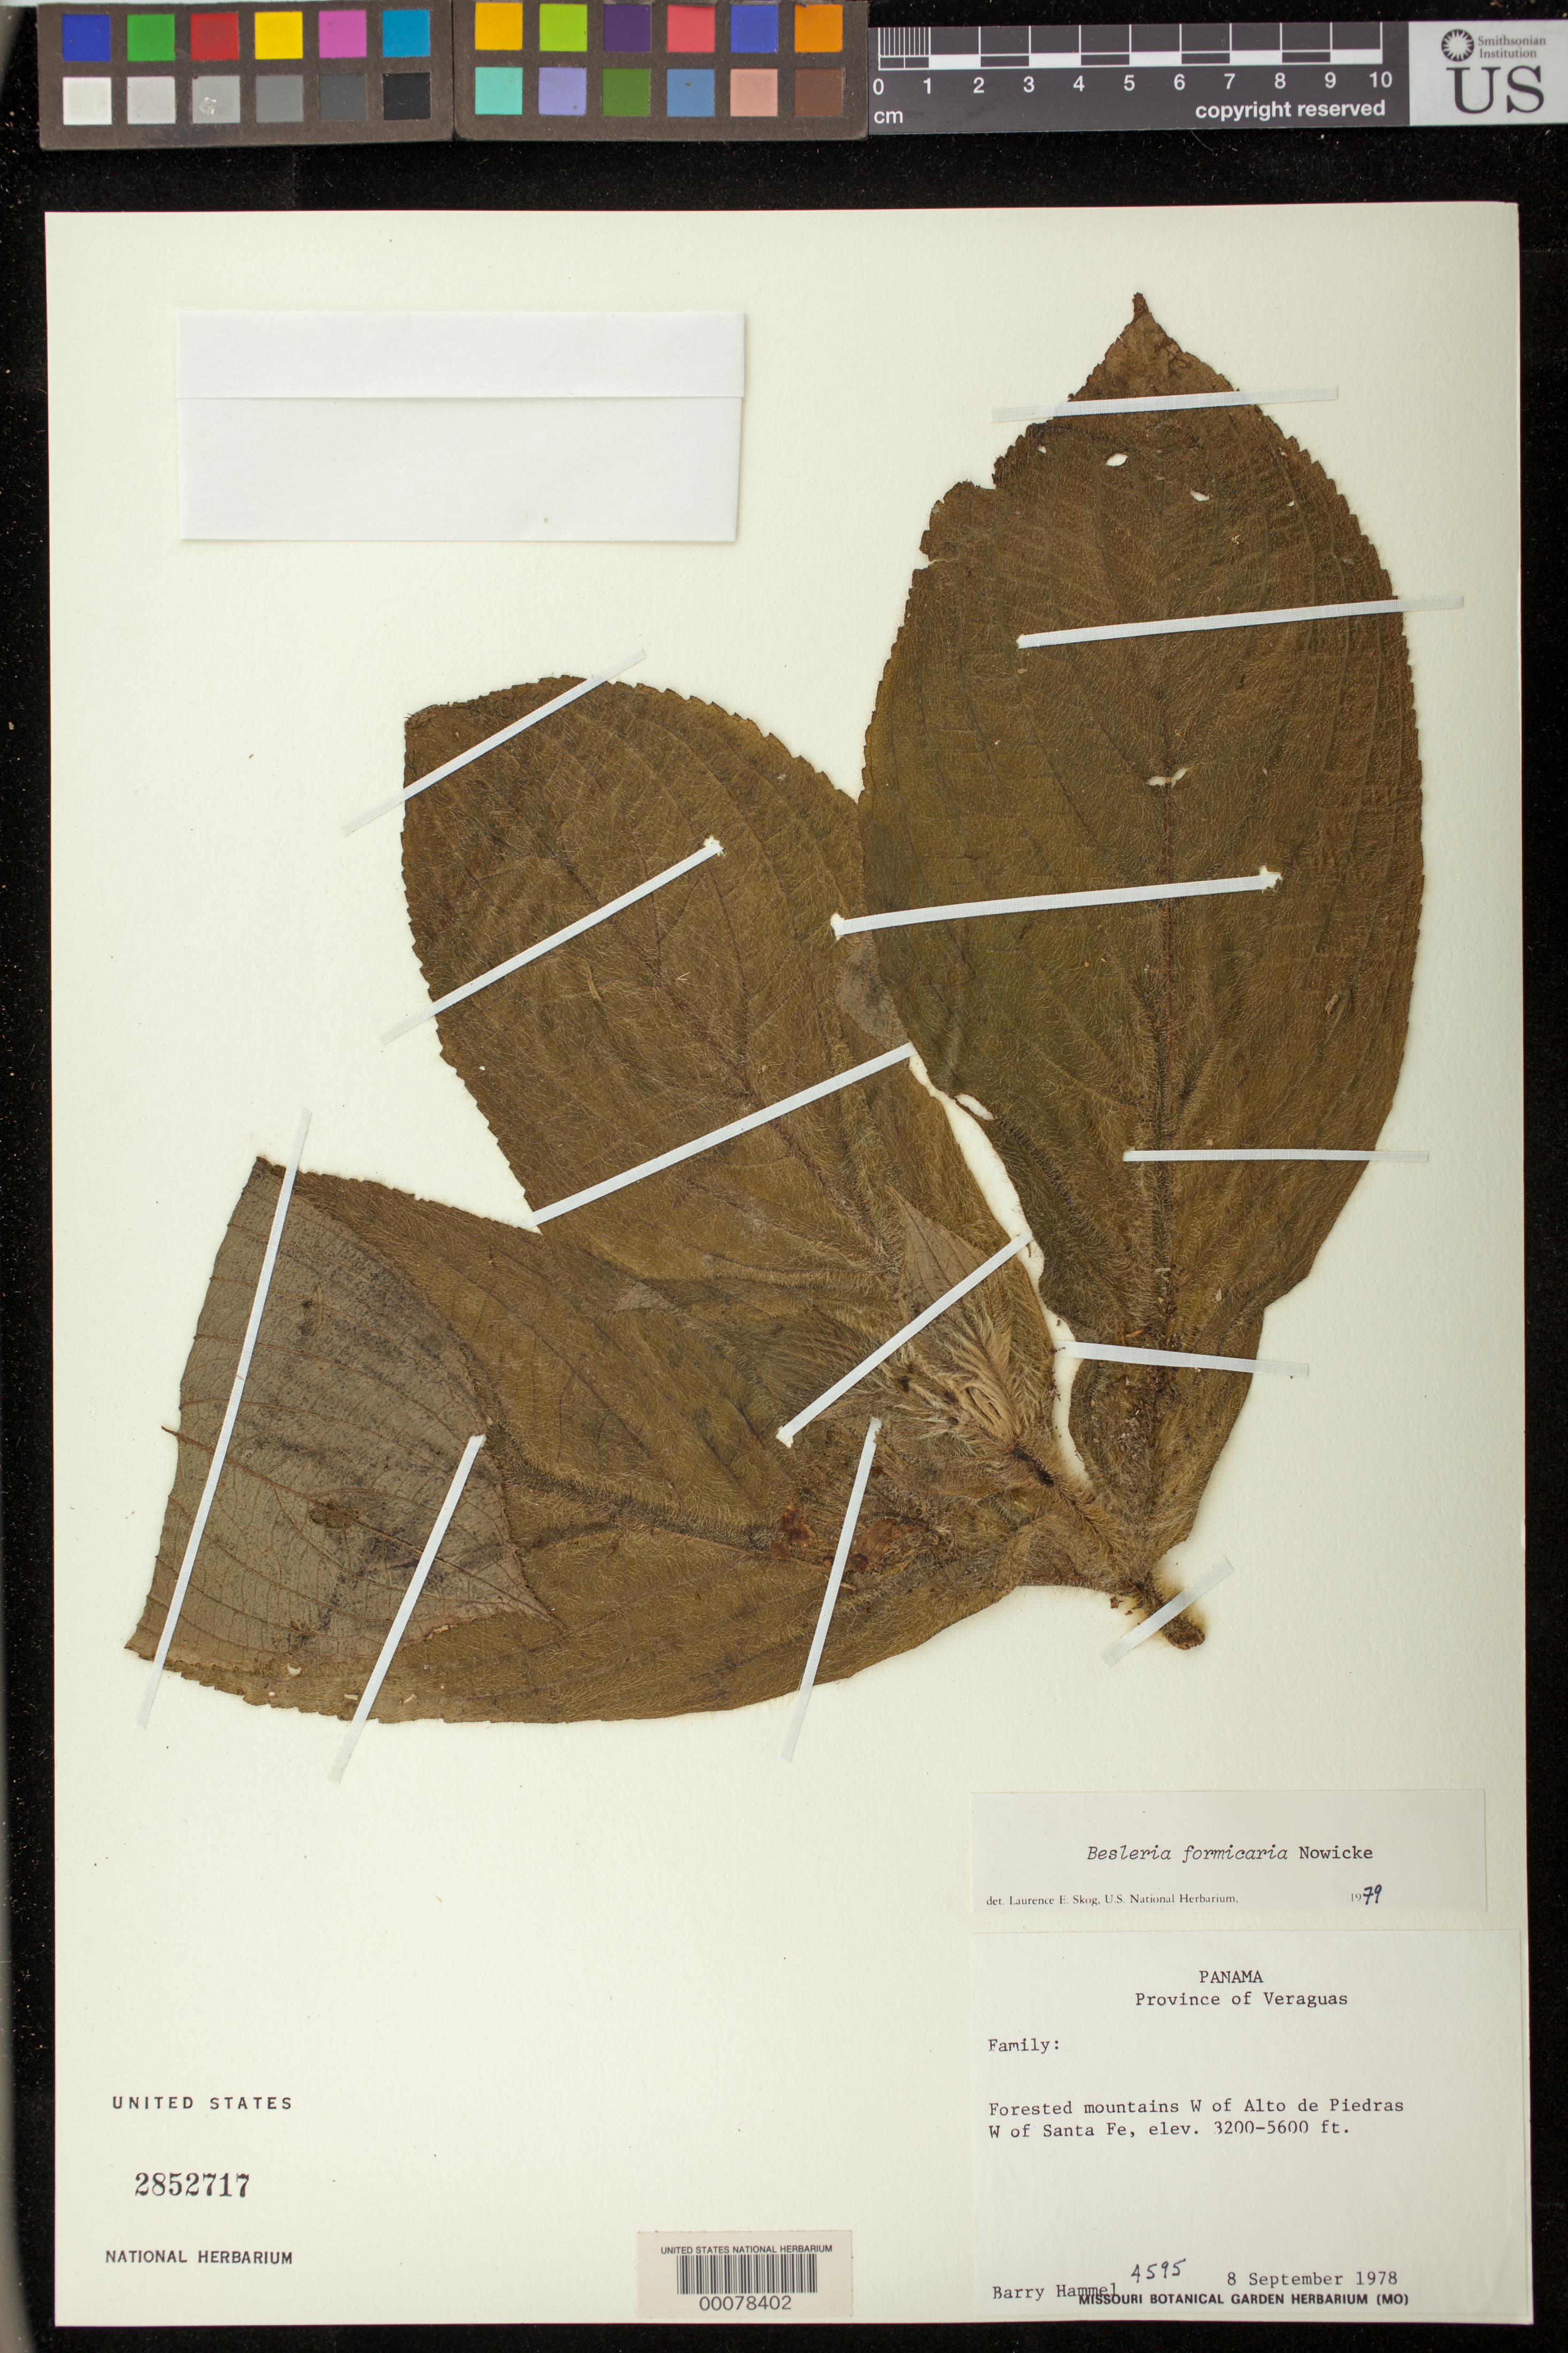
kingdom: Plantae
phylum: Tracheophyta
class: Magnoliopsida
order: Lamiales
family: Gesneriaceae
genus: Besleria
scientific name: Besleria formicaria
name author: Nowicke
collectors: B. Hammel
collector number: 4595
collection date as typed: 08 Sep 1978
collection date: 1978-09-08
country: Panama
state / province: Veraguas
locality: W of Alto de Piedras, W of Santa Fe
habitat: Forested mountains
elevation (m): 975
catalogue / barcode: US 2852717